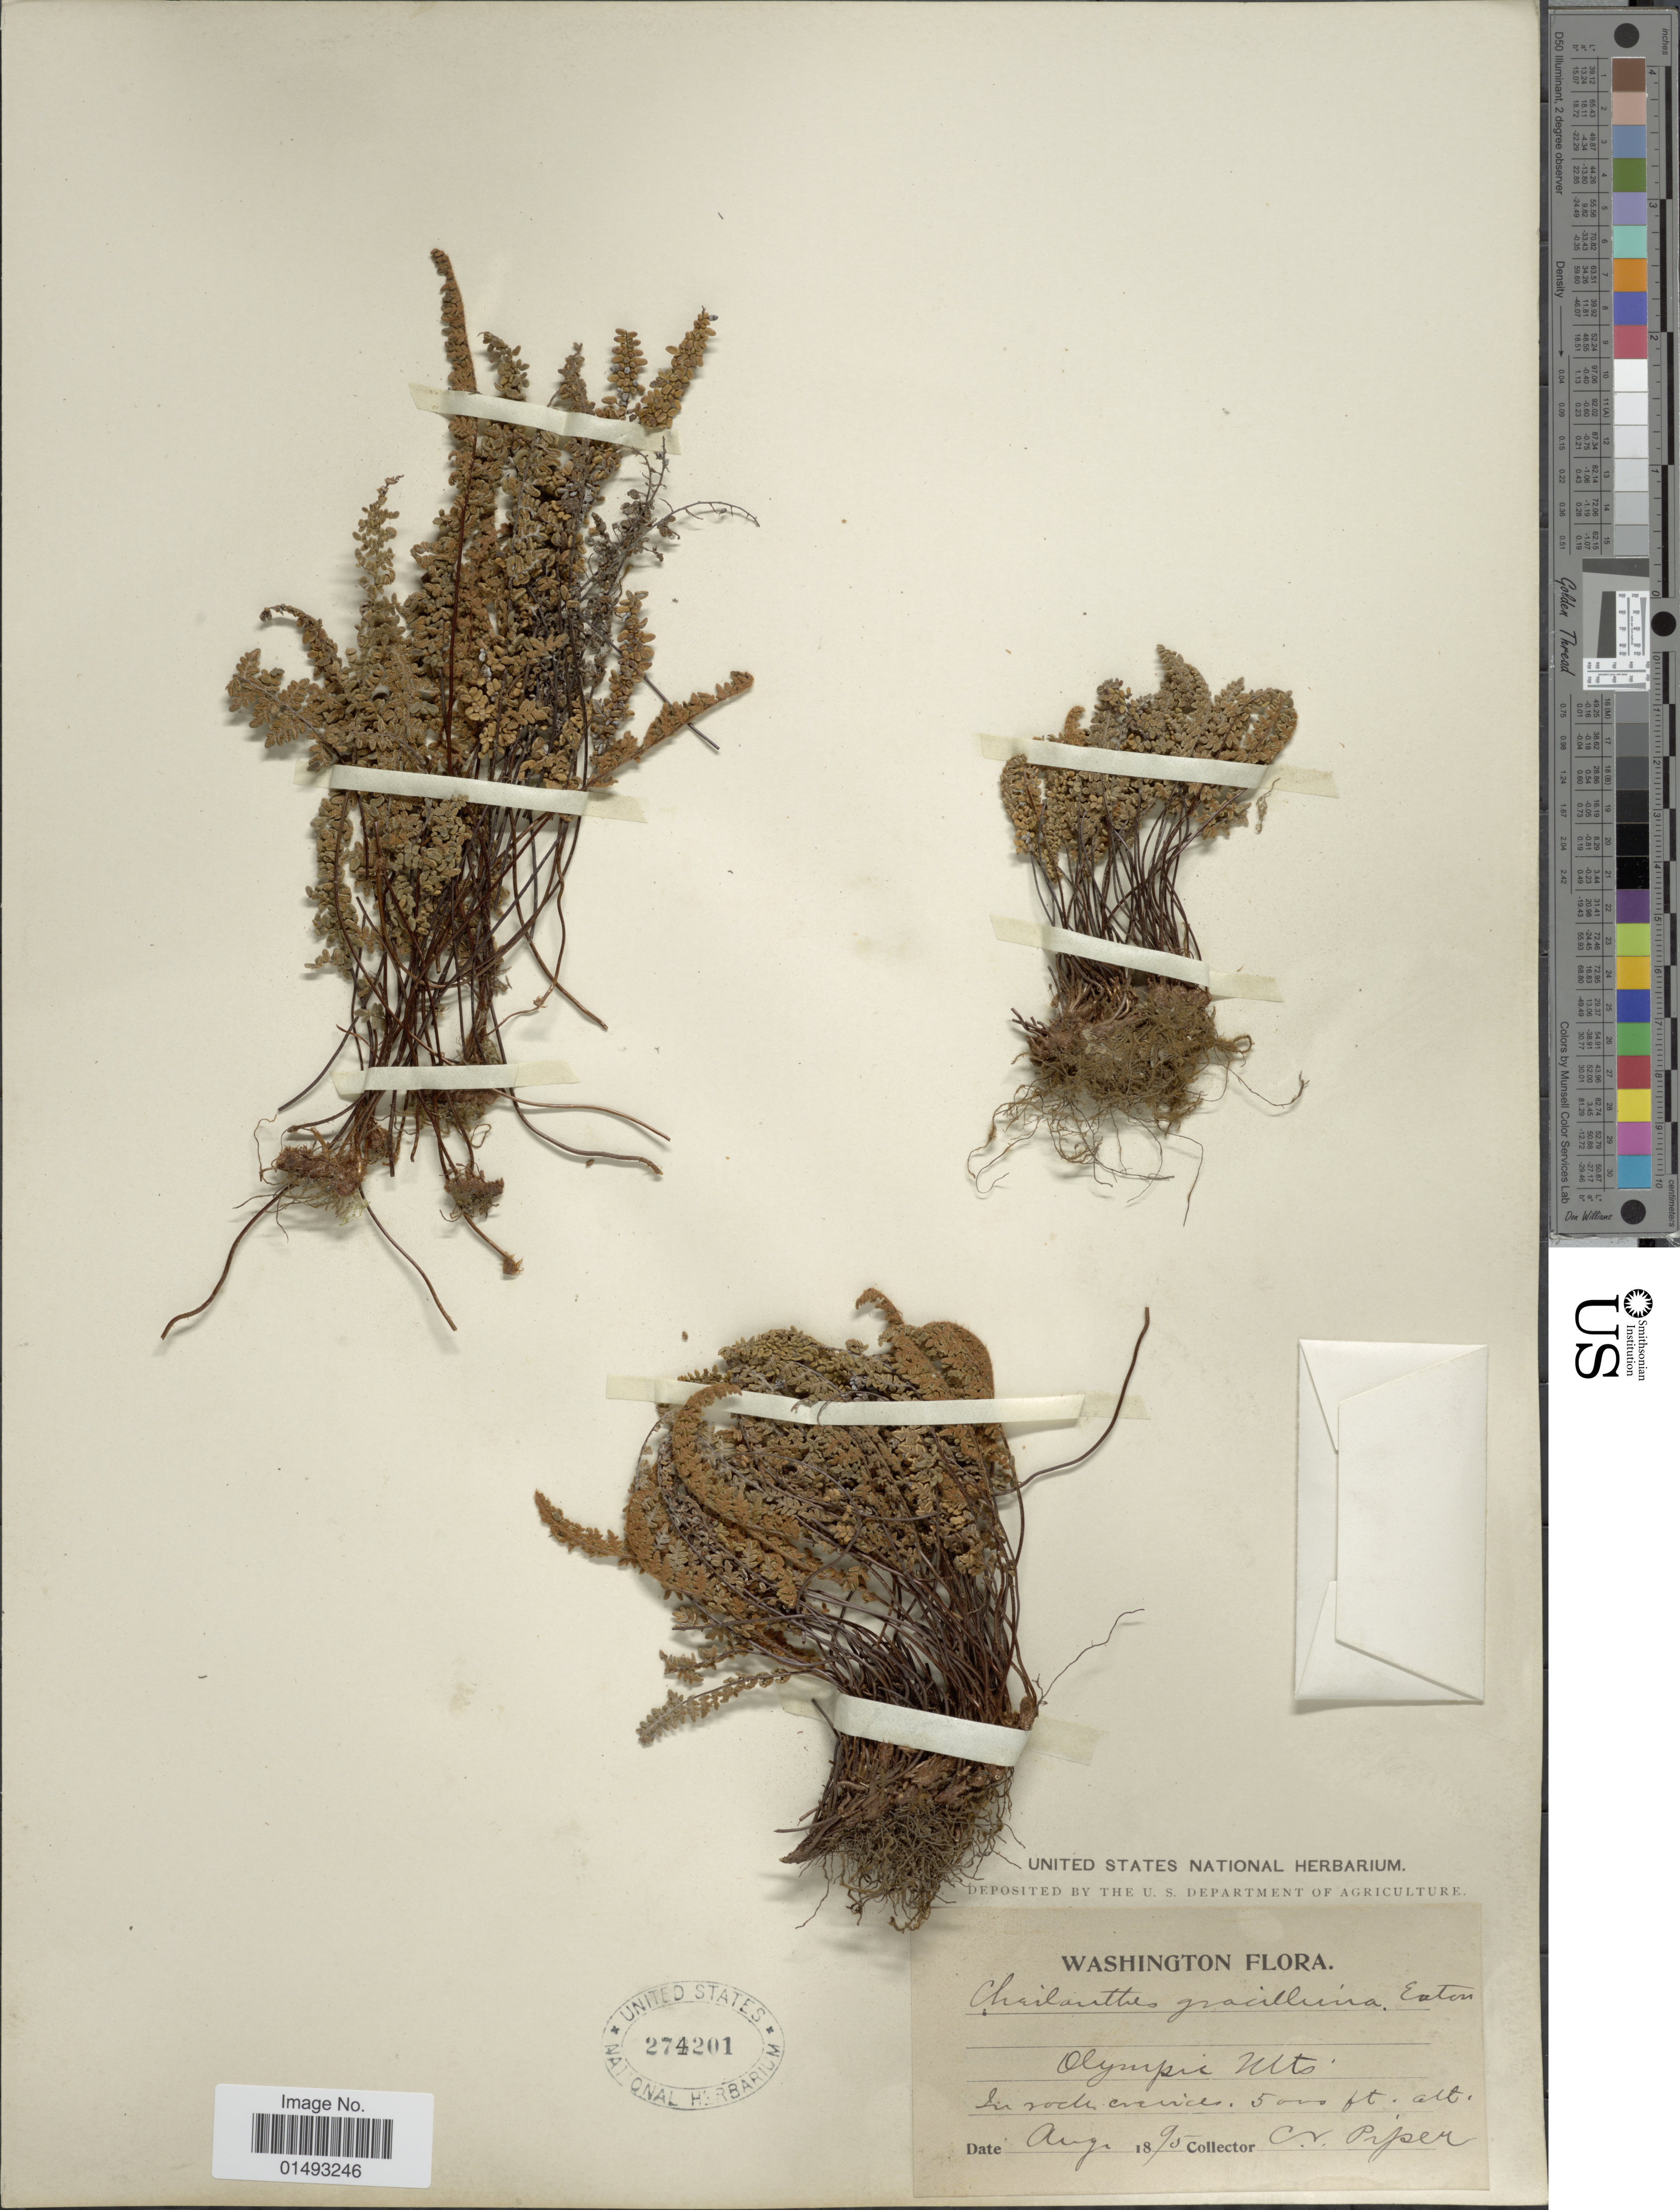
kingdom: Plantae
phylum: Tracheophyta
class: Polypodiopsida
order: Polypodiales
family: Pteridaceae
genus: Myriopteris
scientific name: Myriopteris gracillima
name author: (D.C. Eaton) J. Sm.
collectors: C. V. Piper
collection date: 1895-08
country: United States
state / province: Washington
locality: Olympic Mts, In rocks crevices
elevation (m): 1524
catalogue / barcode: US 274201